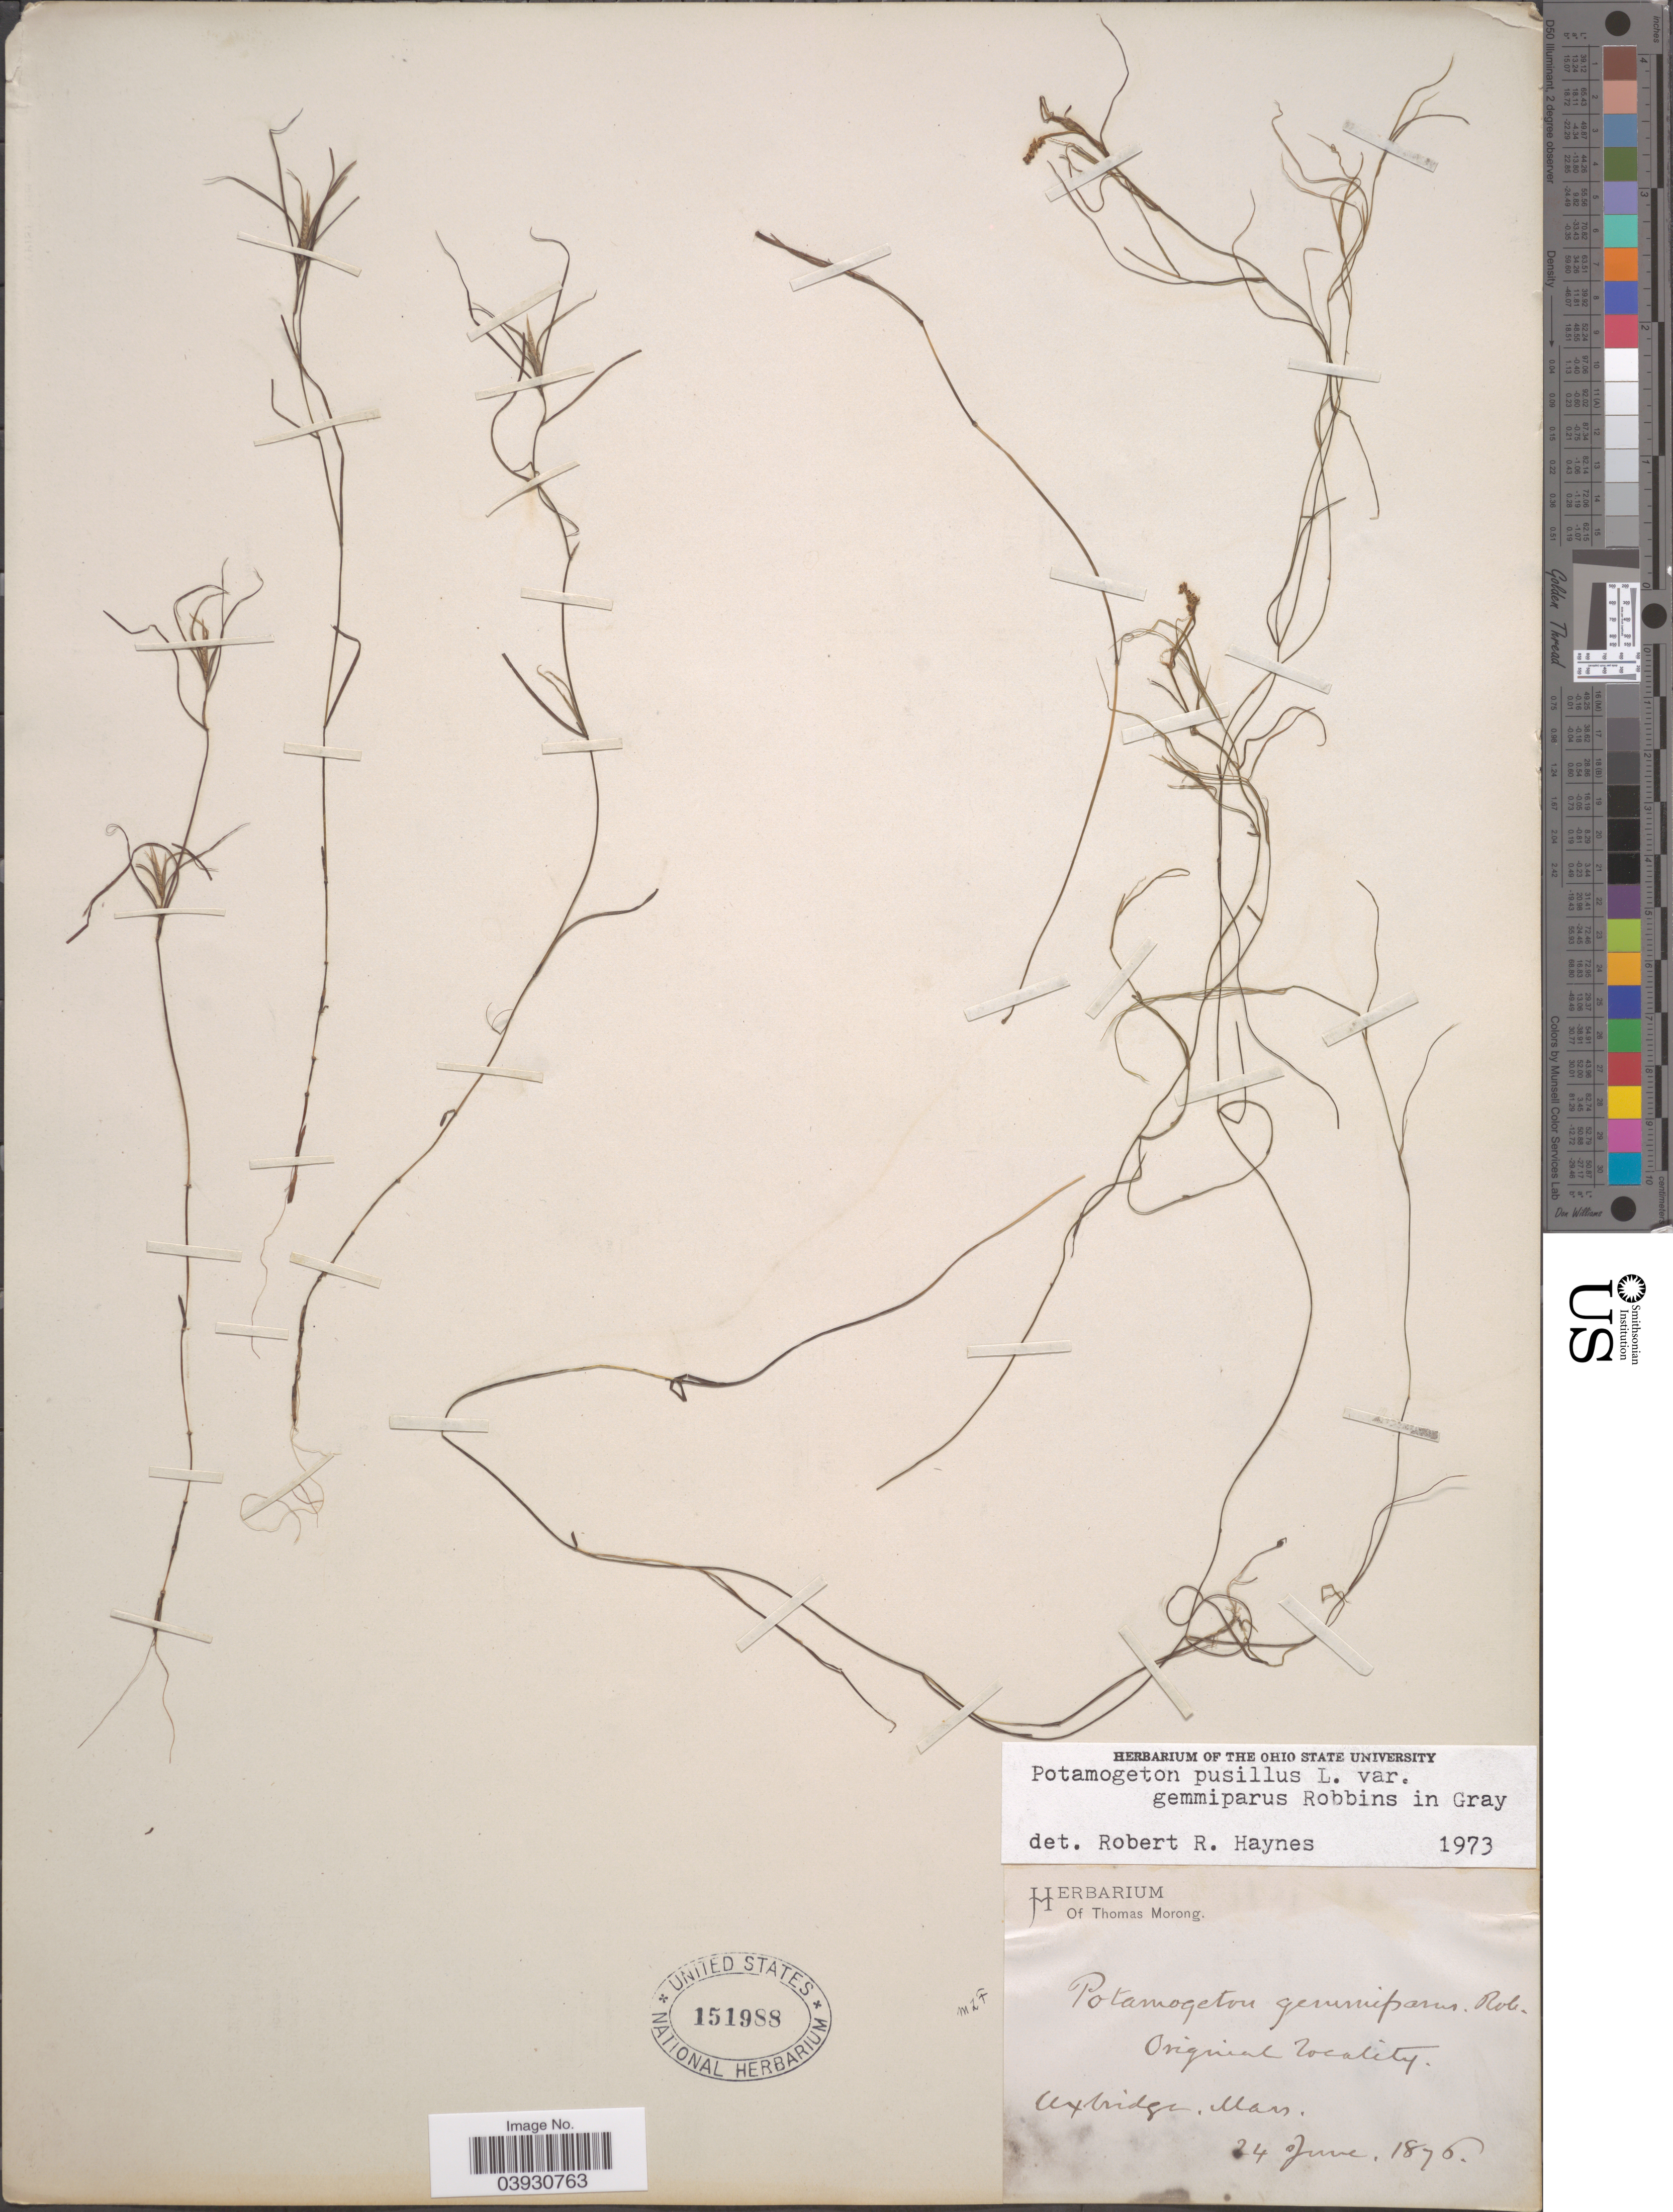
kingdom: Plantae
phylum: Tracheophyta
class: Liliopsida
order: Alismatales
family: Potamogetonaceae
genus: Potamogeton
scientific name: Potamogeton pusillus var. gemmiparus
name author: J.W. Robbins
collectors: ex Herb. T. Morong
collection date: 1876-06-24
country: United States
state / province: Massachusetts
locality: Uxbridge.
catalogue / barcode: US 151988